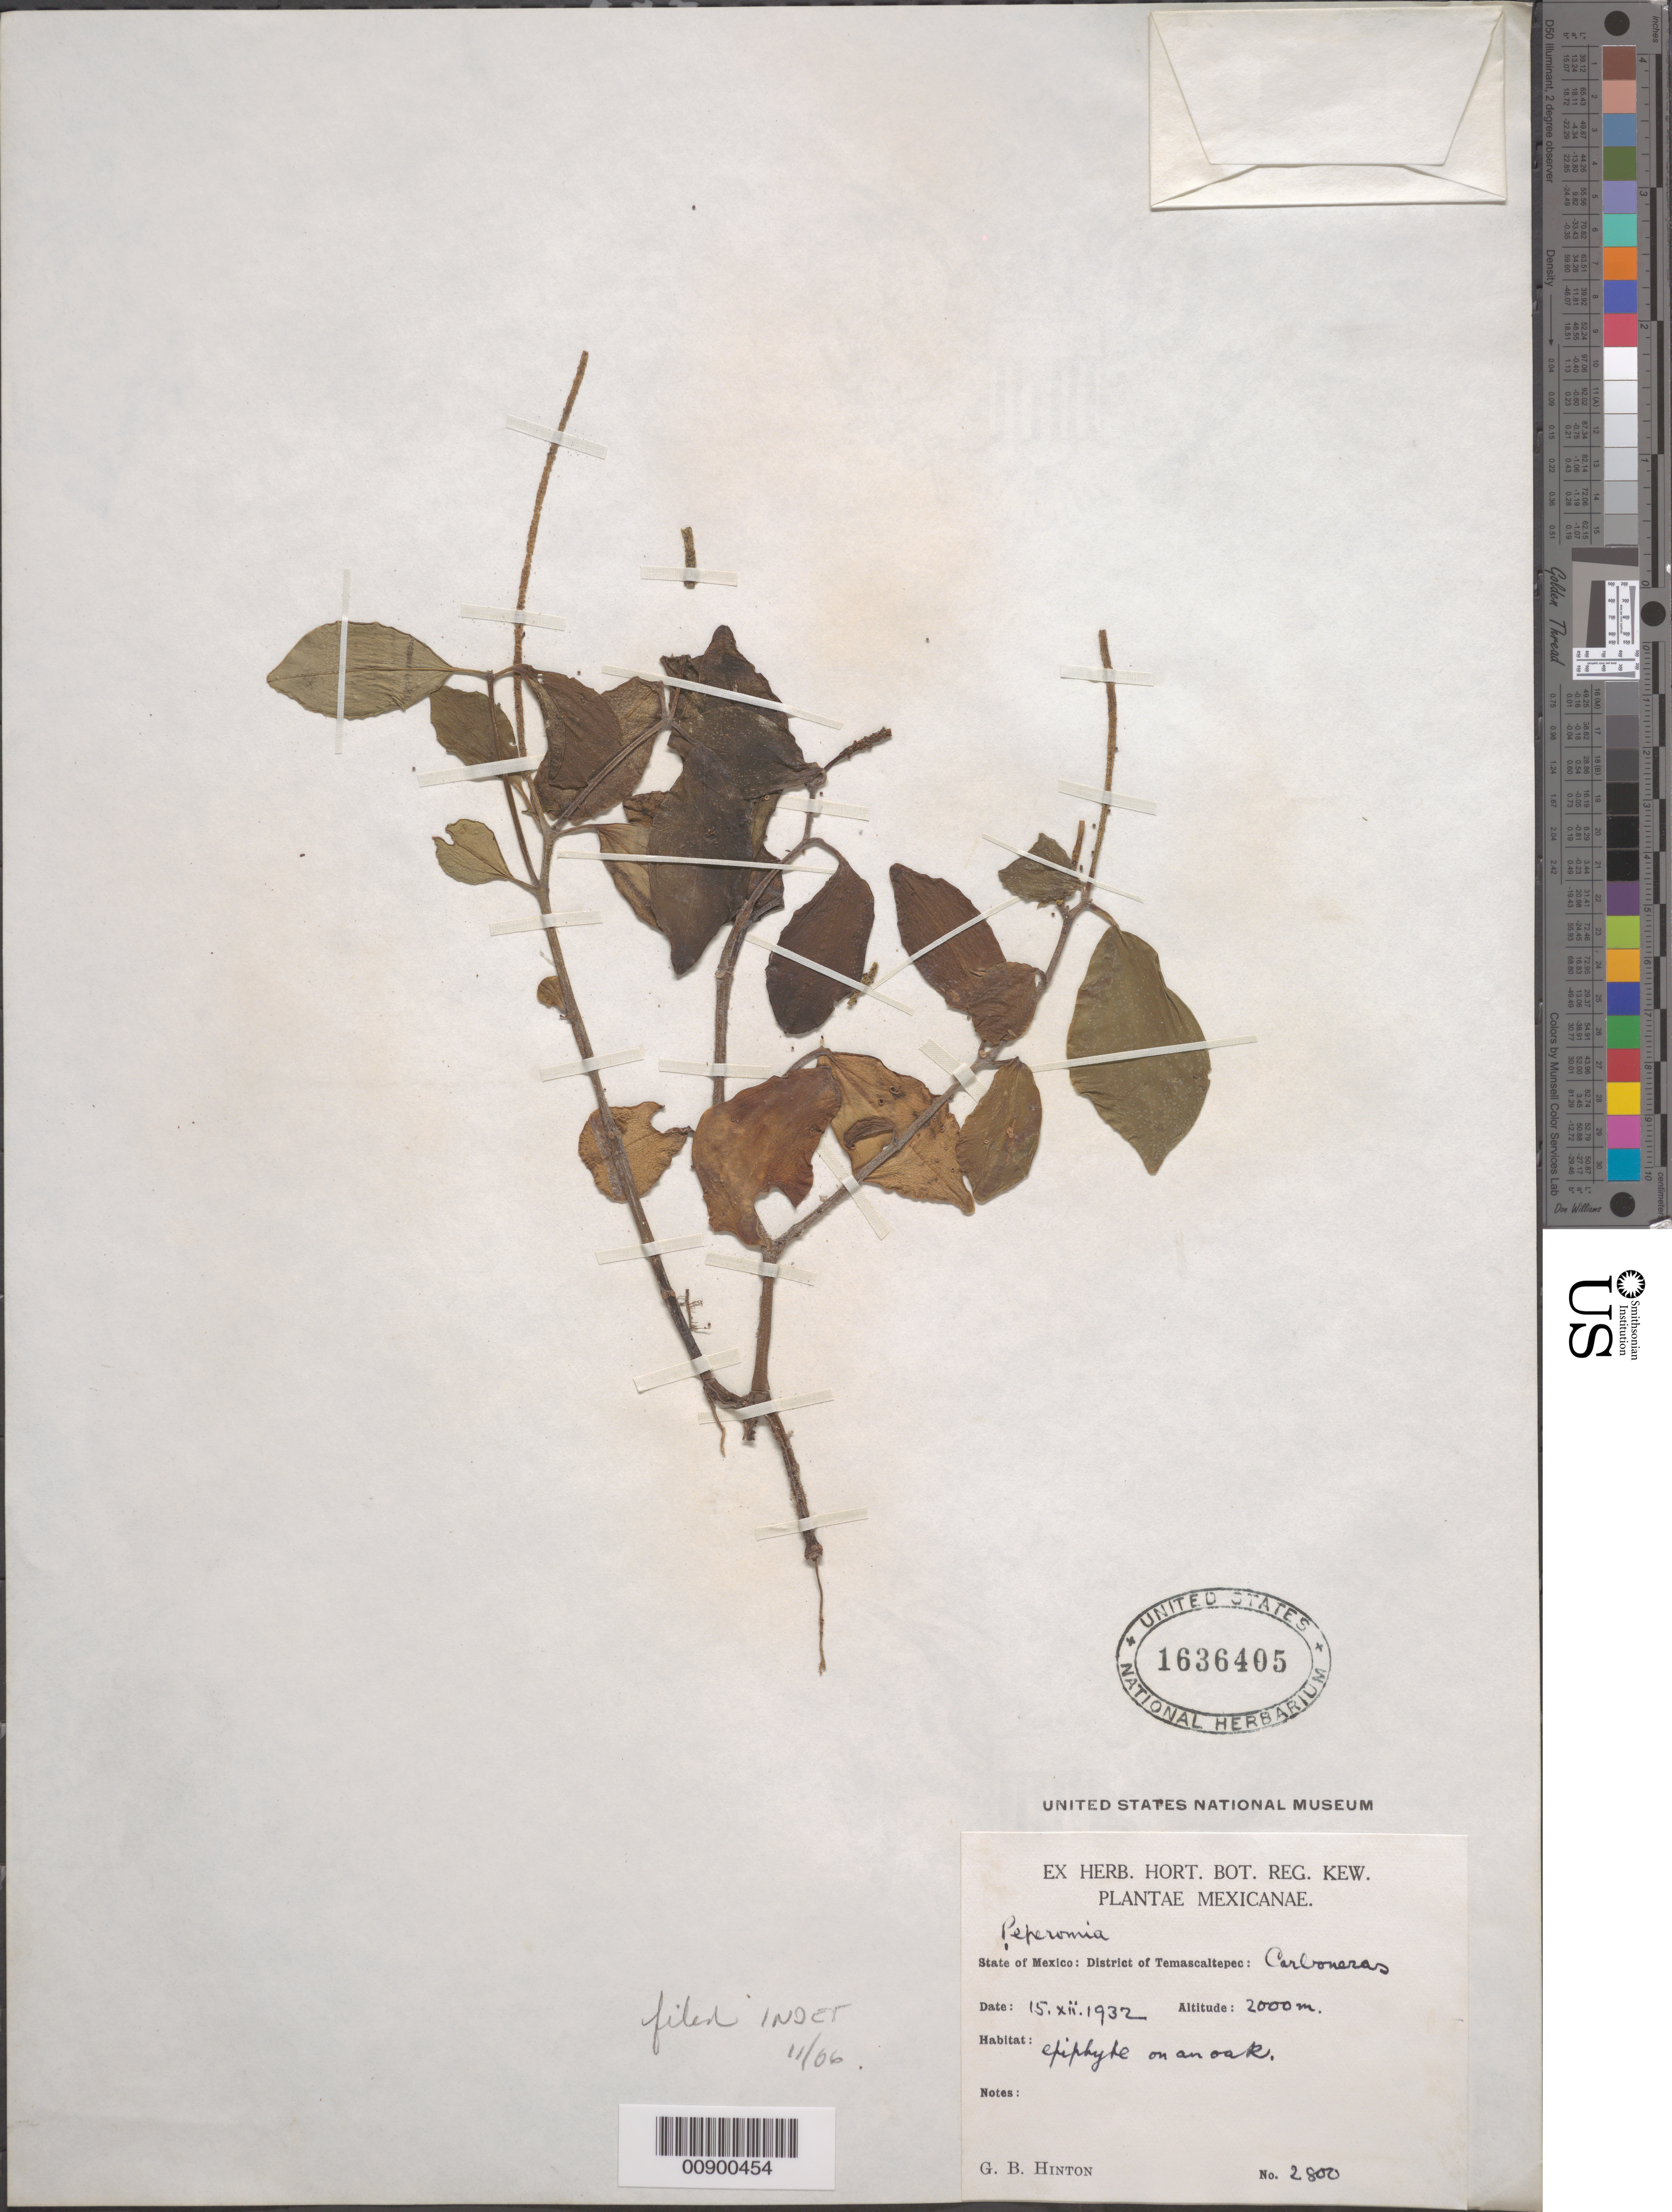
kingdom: Plantae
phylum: Tracheophyta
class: Magnoliopsida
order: Piperales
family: Piperaceae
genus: Peperomia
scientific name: Peperomia san-joseana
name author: C. DC.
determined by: Jiménez, José Estaban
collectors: G. B. Hinton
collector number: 2800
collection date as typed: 15 Dec 1932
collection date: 1932-12-15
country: Mexico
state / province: México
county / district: Temascaltepec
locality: State of Mexico: District of Temascaltepec: Carboneras.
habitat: Epiphyte on an oak.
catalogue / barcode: US 1636405